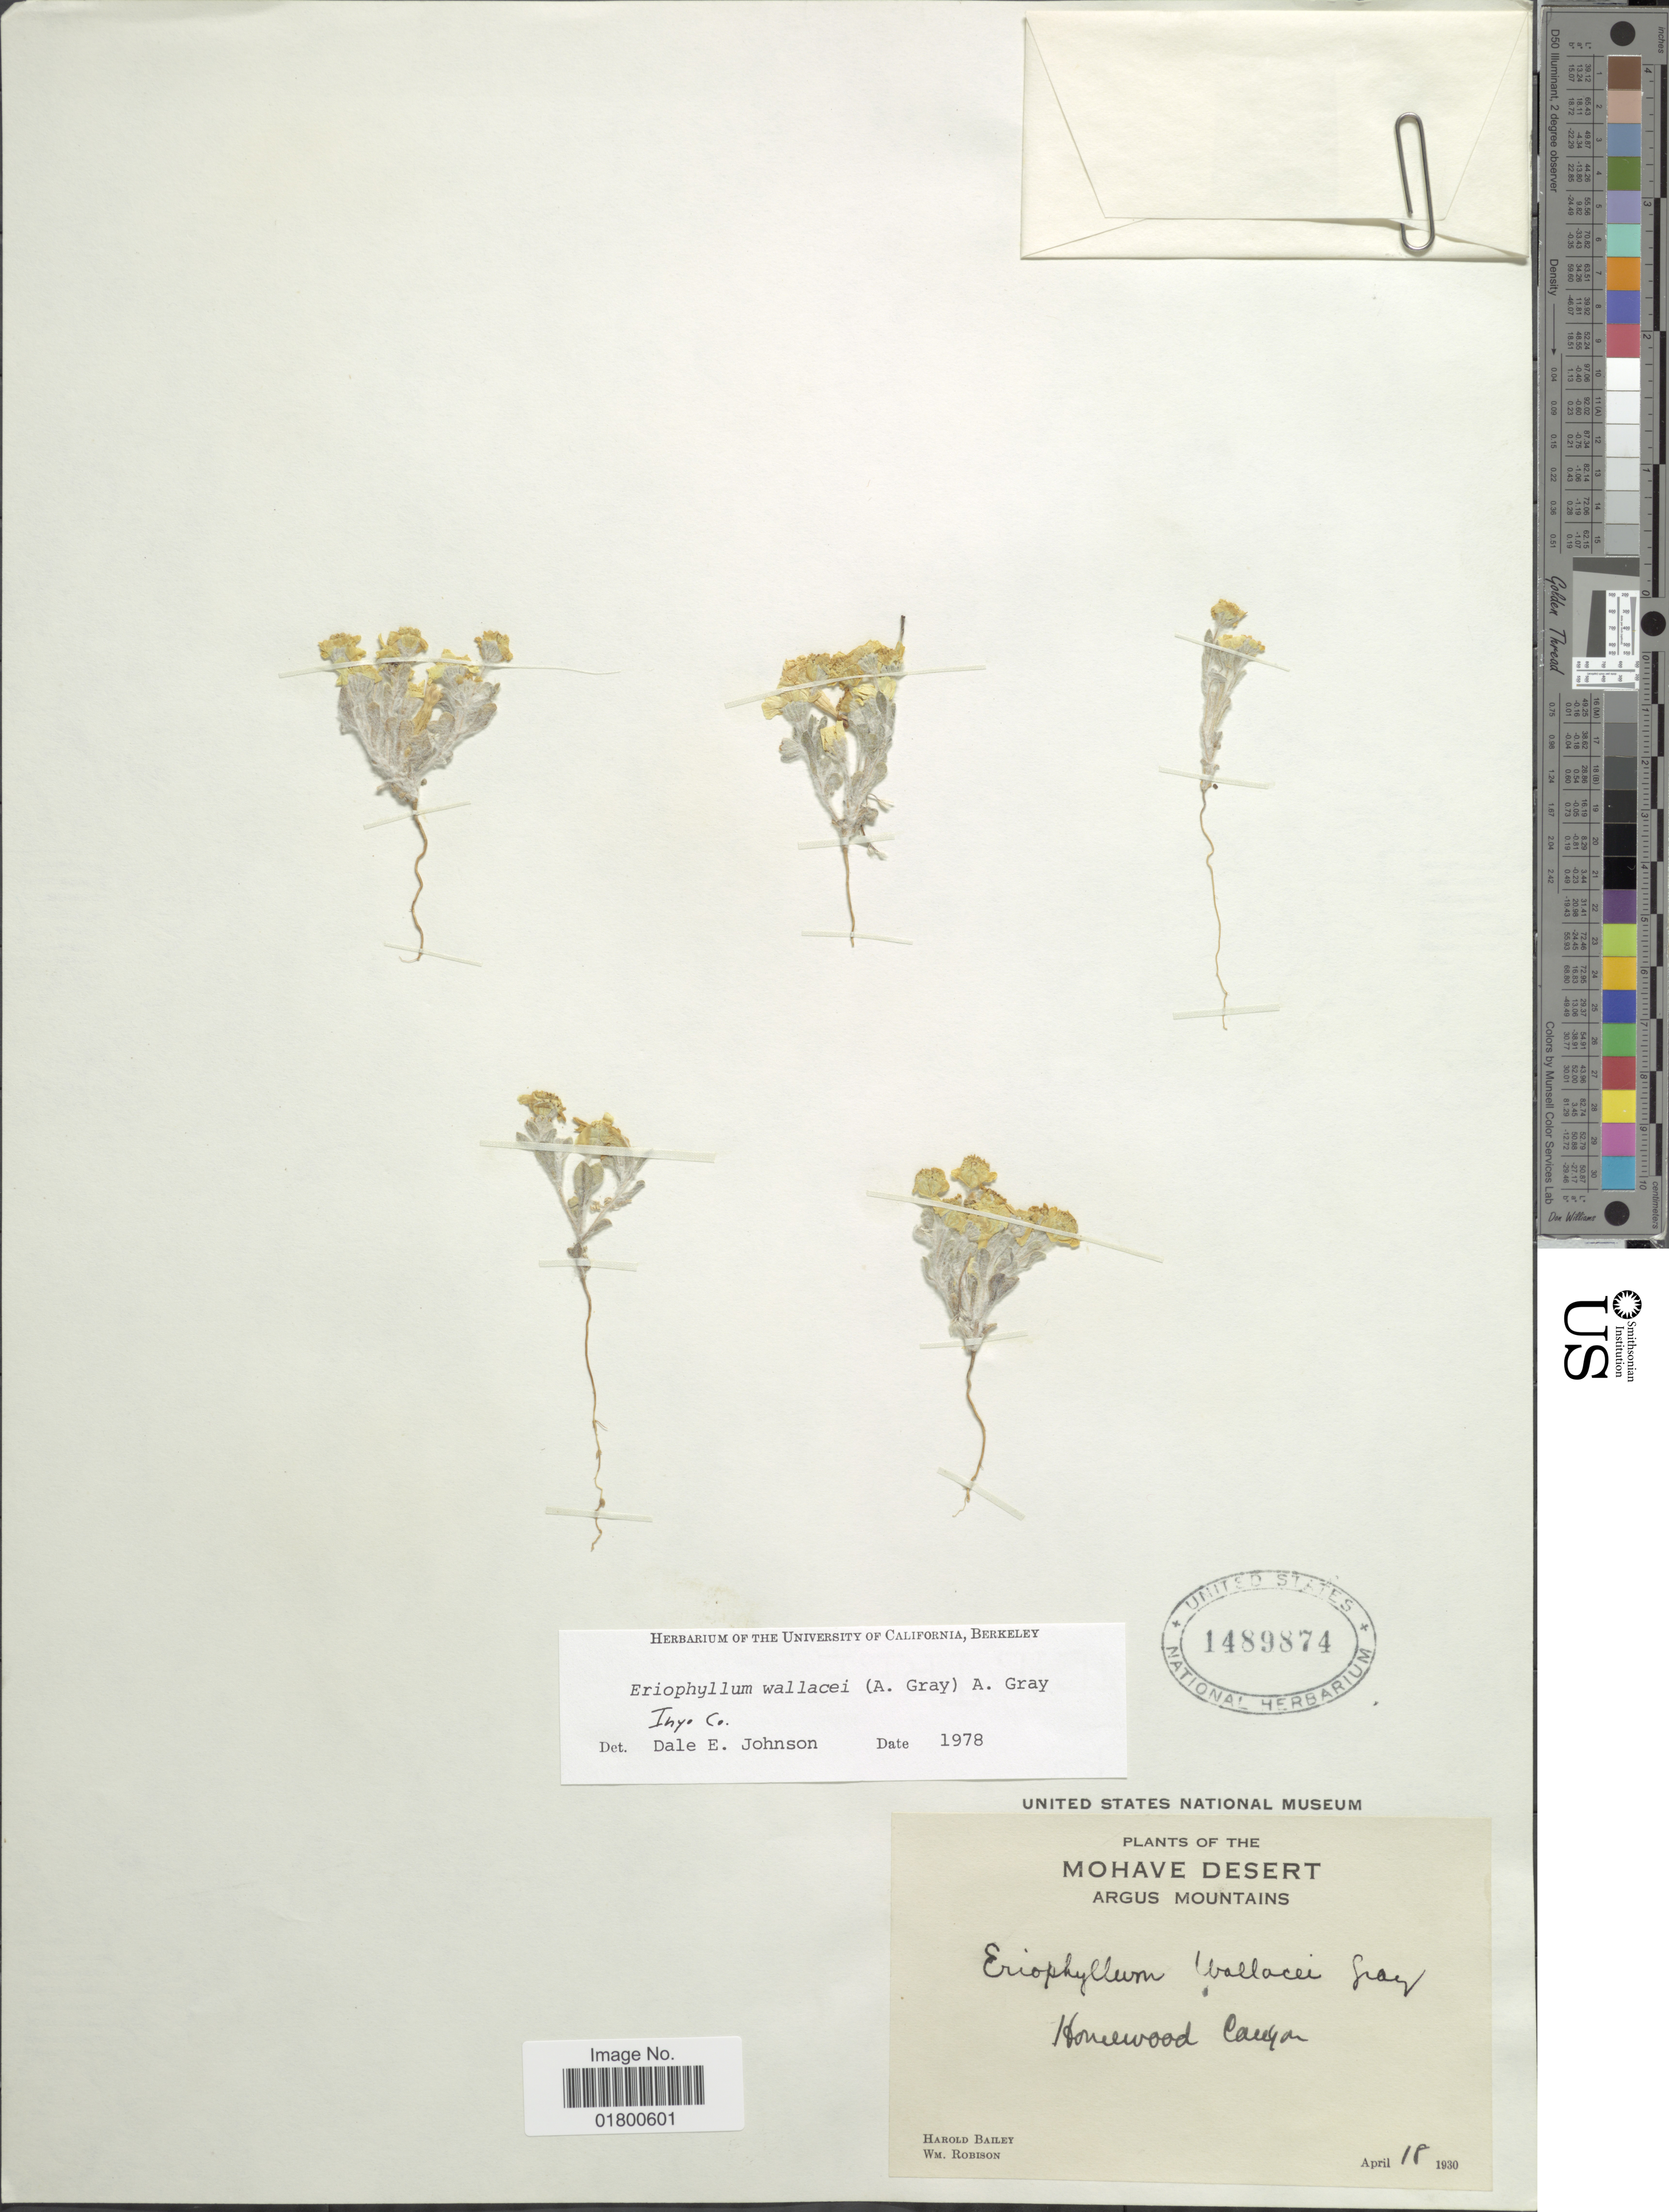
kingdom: Plantae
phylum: Tracheophyta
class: Magnoliopsida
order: Asterales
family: Asteraceae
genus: Eriophyllum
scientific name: Eriophyllum wallacei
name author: (A. Gray) A. Gray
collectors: H. Bailey & W. Robison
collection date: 1930-04-18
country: United States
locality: Mohave Desert, Argus Mountains, Homewood Canyon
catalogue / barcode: US 1489874